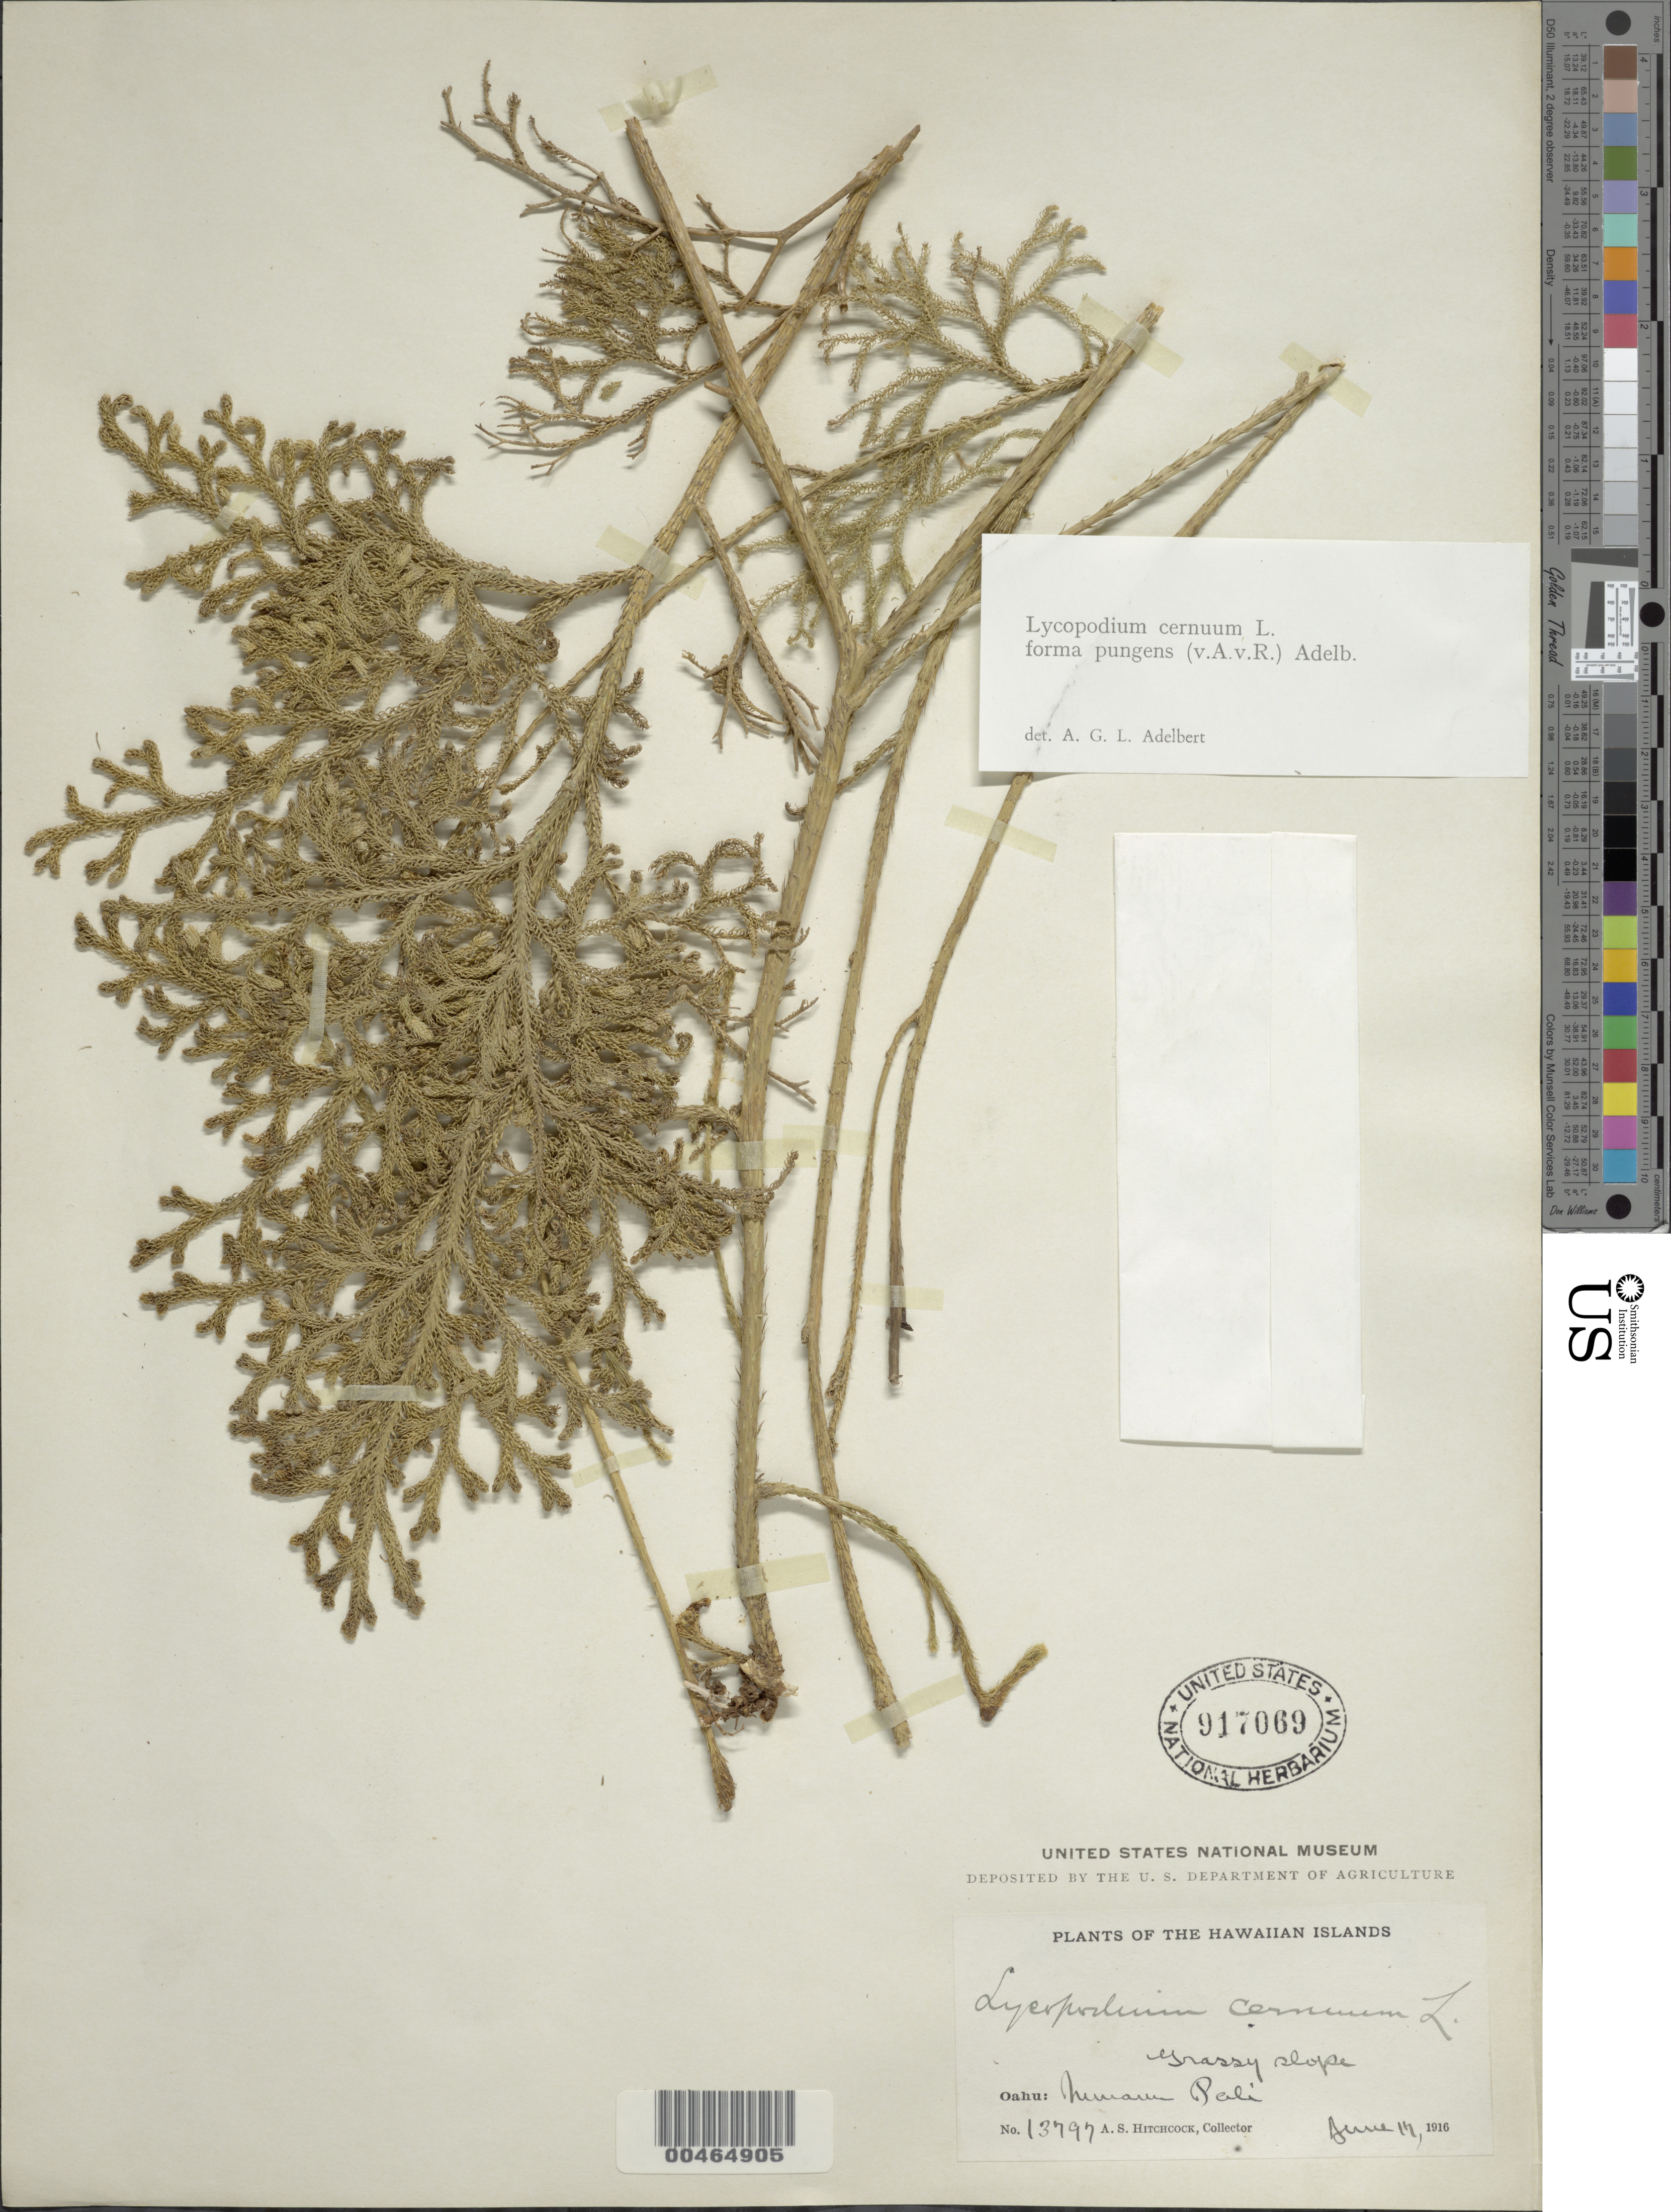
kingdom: Plantae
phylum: Tracheophyta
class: Lycopodiopsida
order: Lycopodiales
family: Lycopodiaceae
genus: Palhinhaea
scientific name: Palhinhaea cernua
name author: (L.) Vasc. & Franco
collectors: A. S. Hitchcock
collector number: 13797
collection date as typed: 17 Jun 1916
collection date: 1916-06-17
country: United States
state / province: Hawaii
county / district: Honolulu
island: Oahu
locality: Nuuanu Pali, Oahu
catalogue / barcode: US 917069